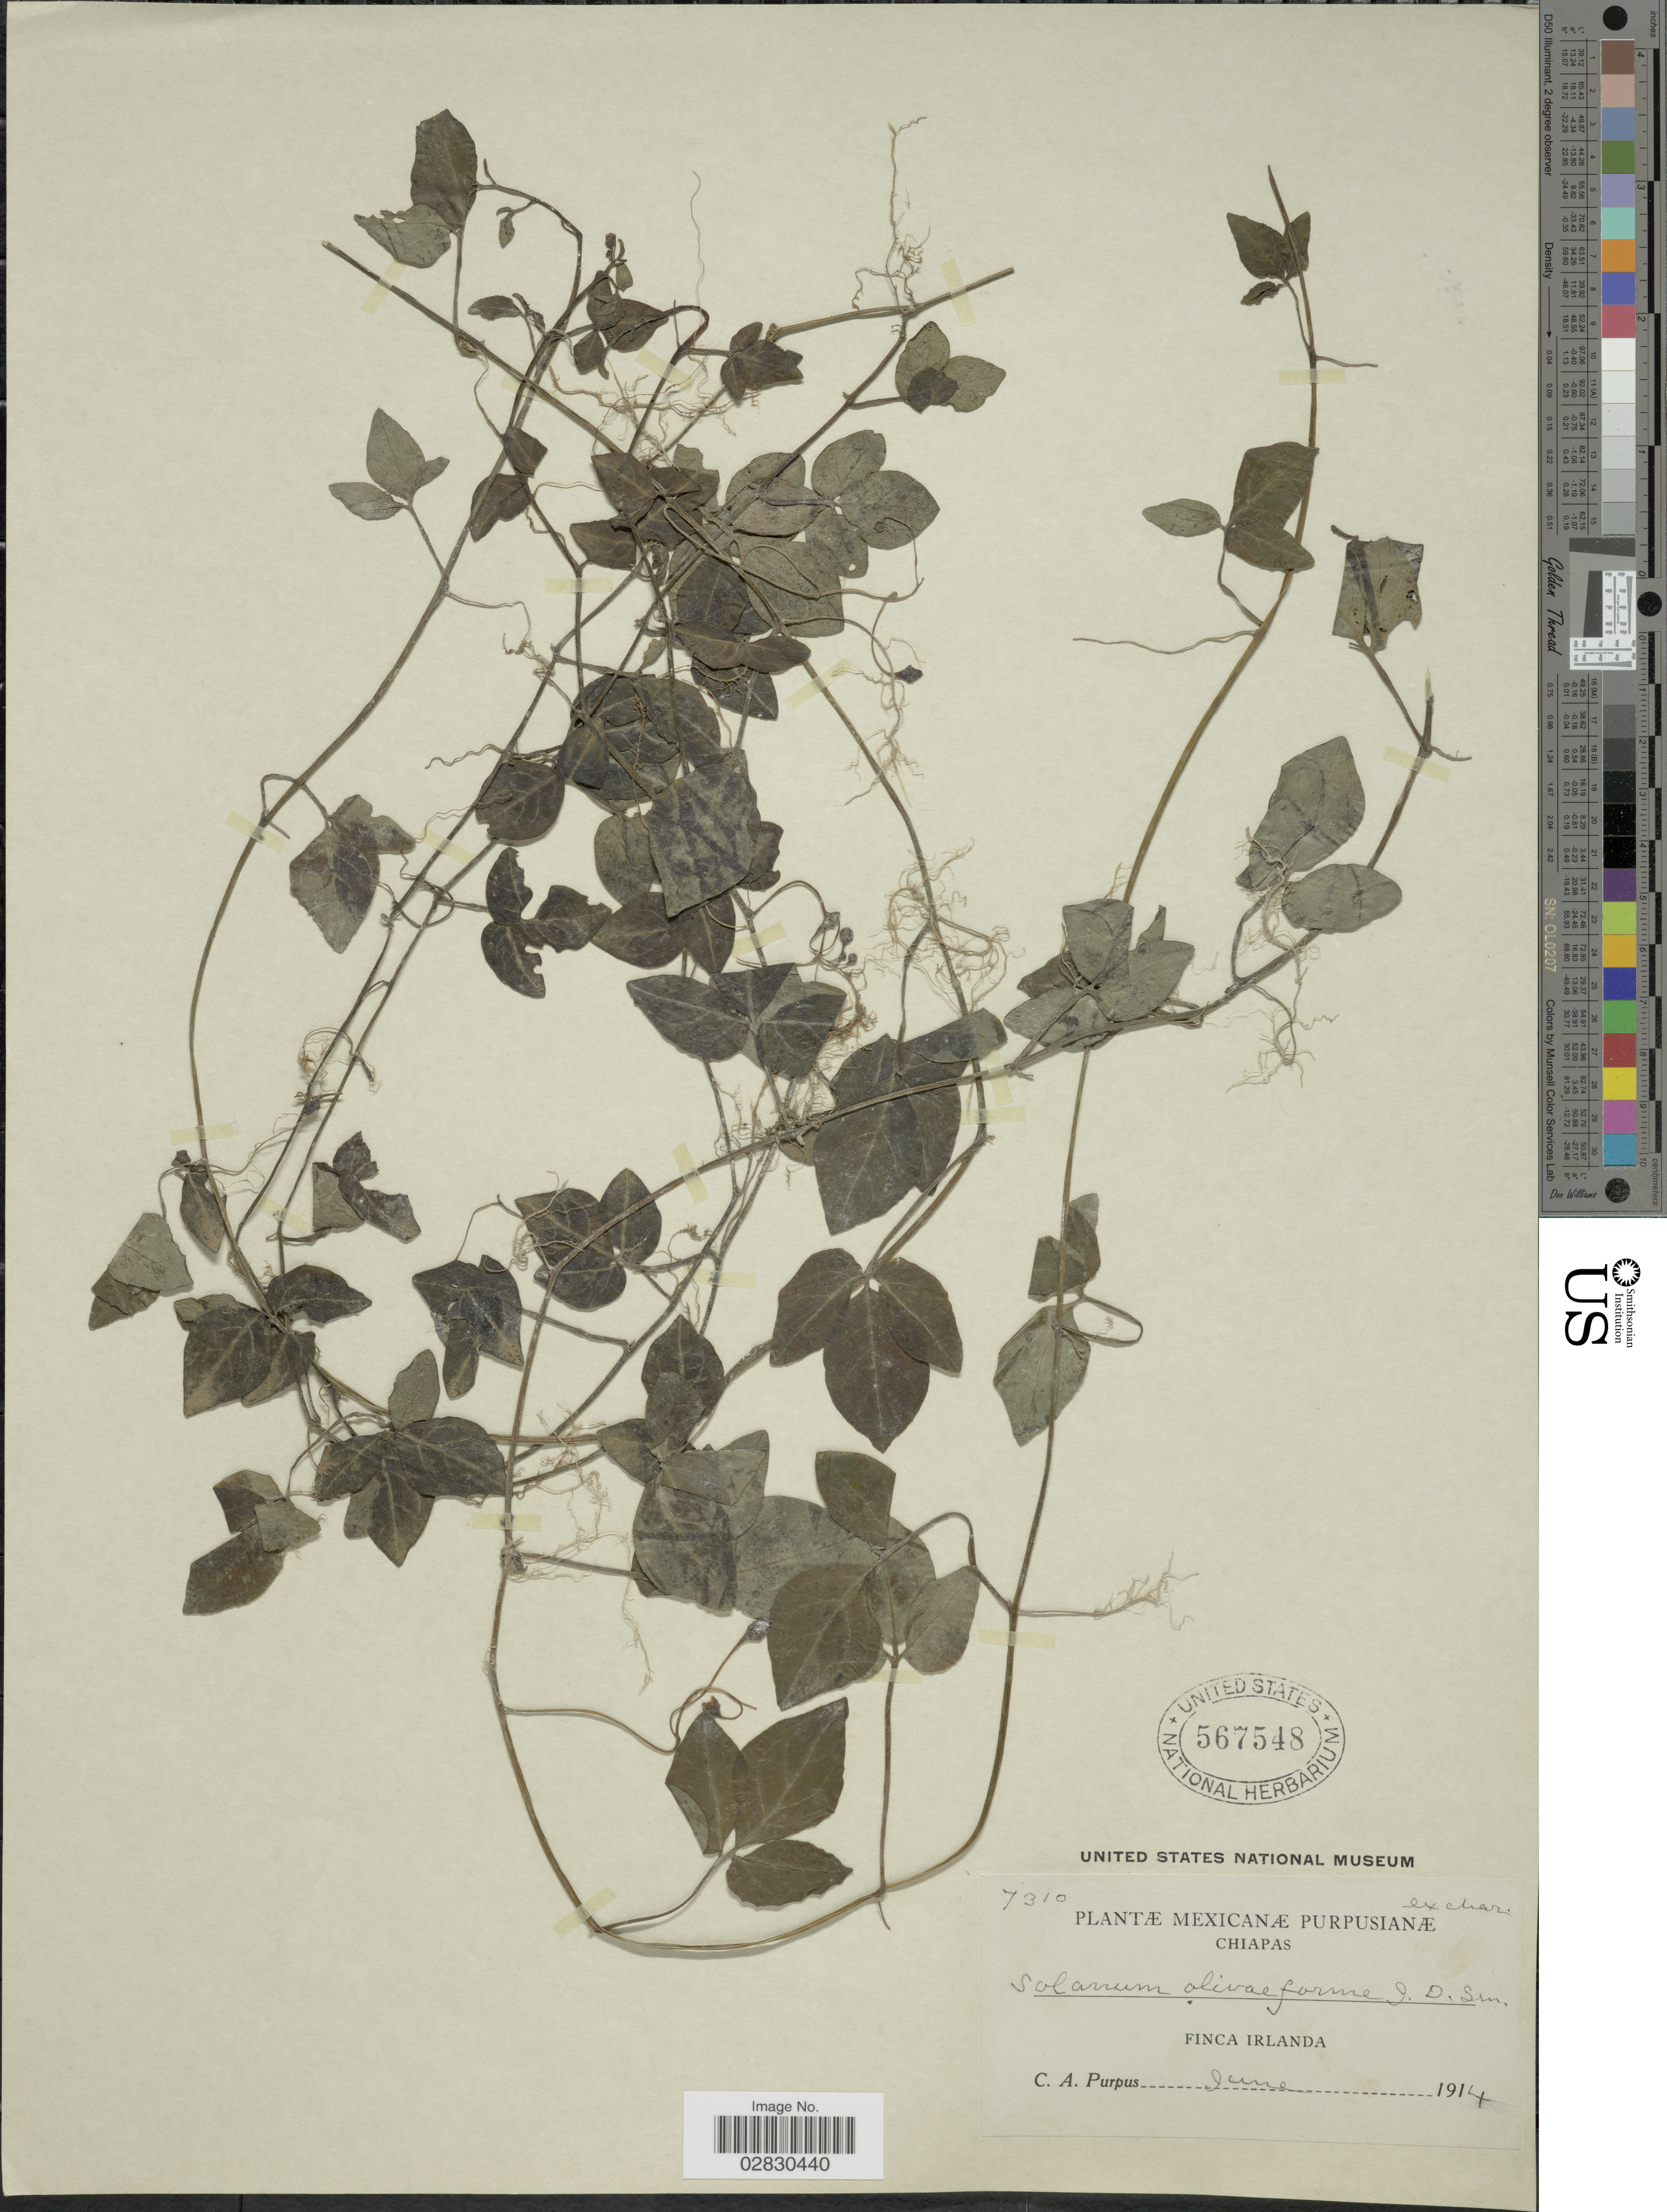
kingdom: Plantae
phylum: Tracheophyta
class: Magnoliopsida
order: Solanales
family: Solanaceae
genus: Solanum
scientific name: Solanum phaseoloides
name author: Pol.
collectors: C. A. Purpus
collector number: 7310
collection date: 1914-06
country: Mexico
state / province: Chiapas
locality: Finca Irlanda.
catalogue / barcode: US 567548